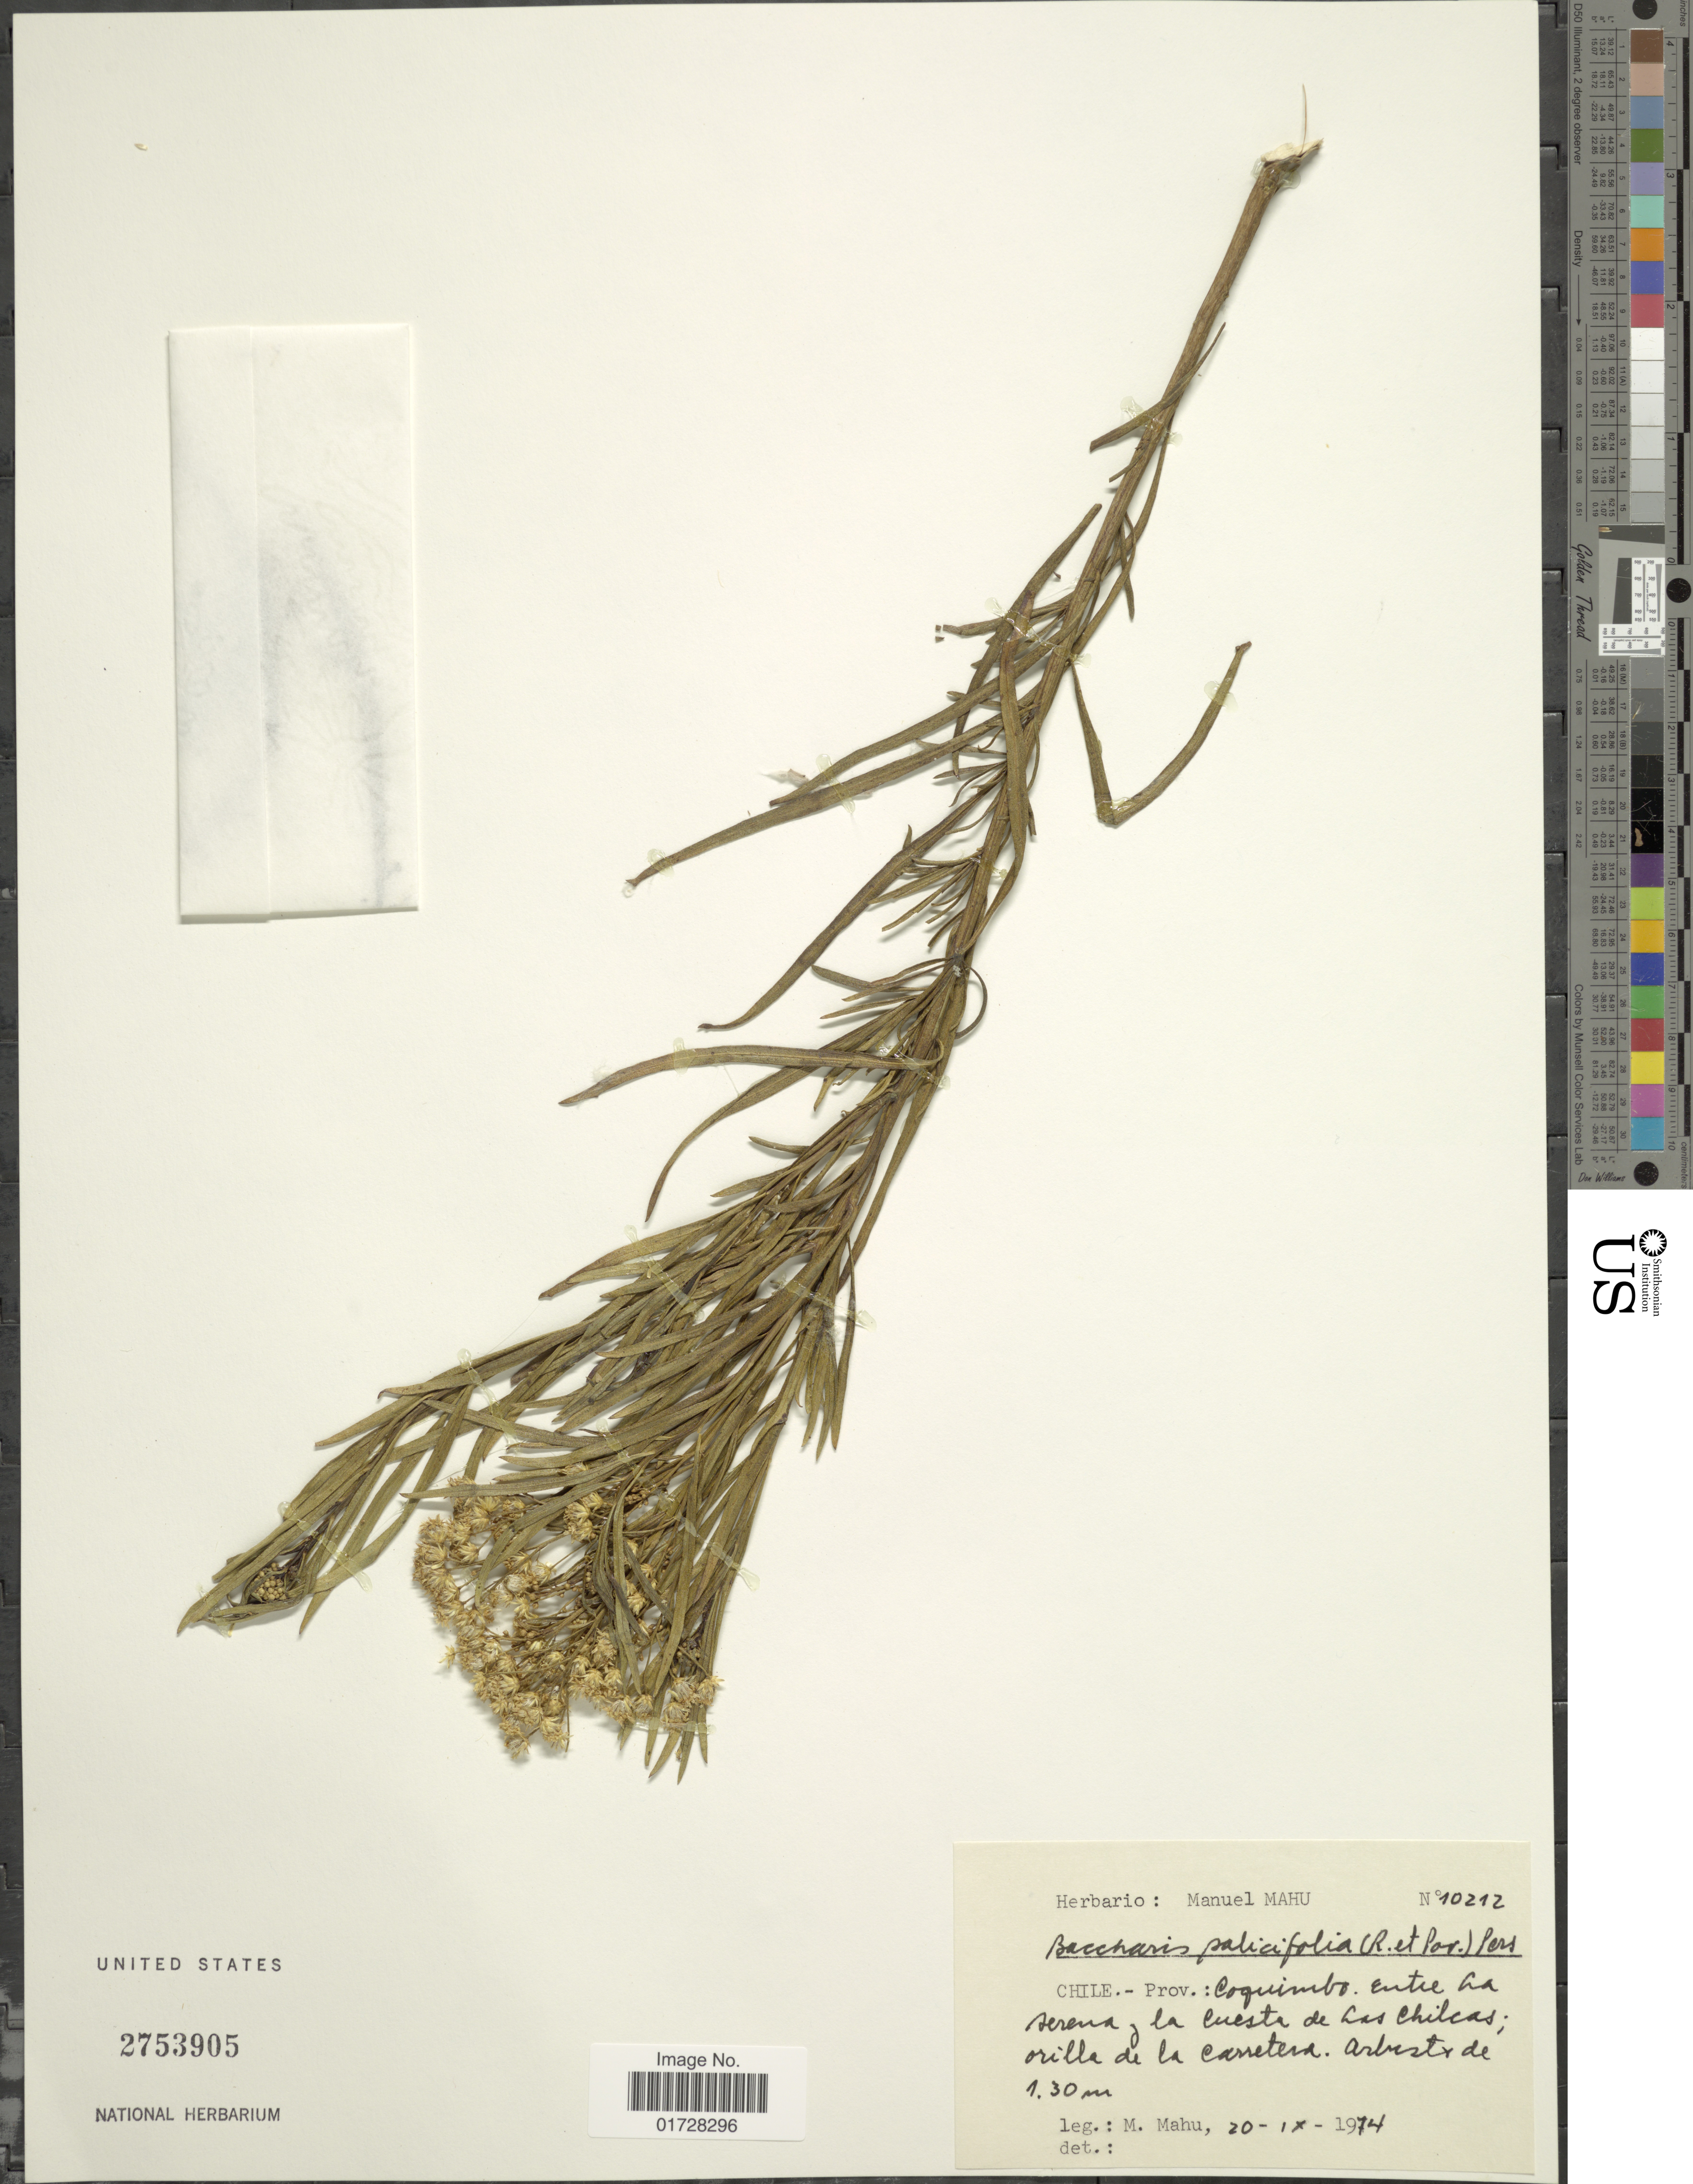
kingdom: Plantae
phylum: Tracheophyta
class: Magnoliopsida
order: Asterales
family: Asteraceae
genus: Baccharis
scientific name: Baccharis salicifolia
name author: (Ruiz & Pav.) Pers.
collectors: M. Mahu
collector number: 10212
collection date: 1974-09-20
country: Chile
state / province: Coquimbo (IV)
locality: Entre La Serena y la Cuesta de Las Chilcas, orilla de la carretera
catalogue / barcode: US 2753905